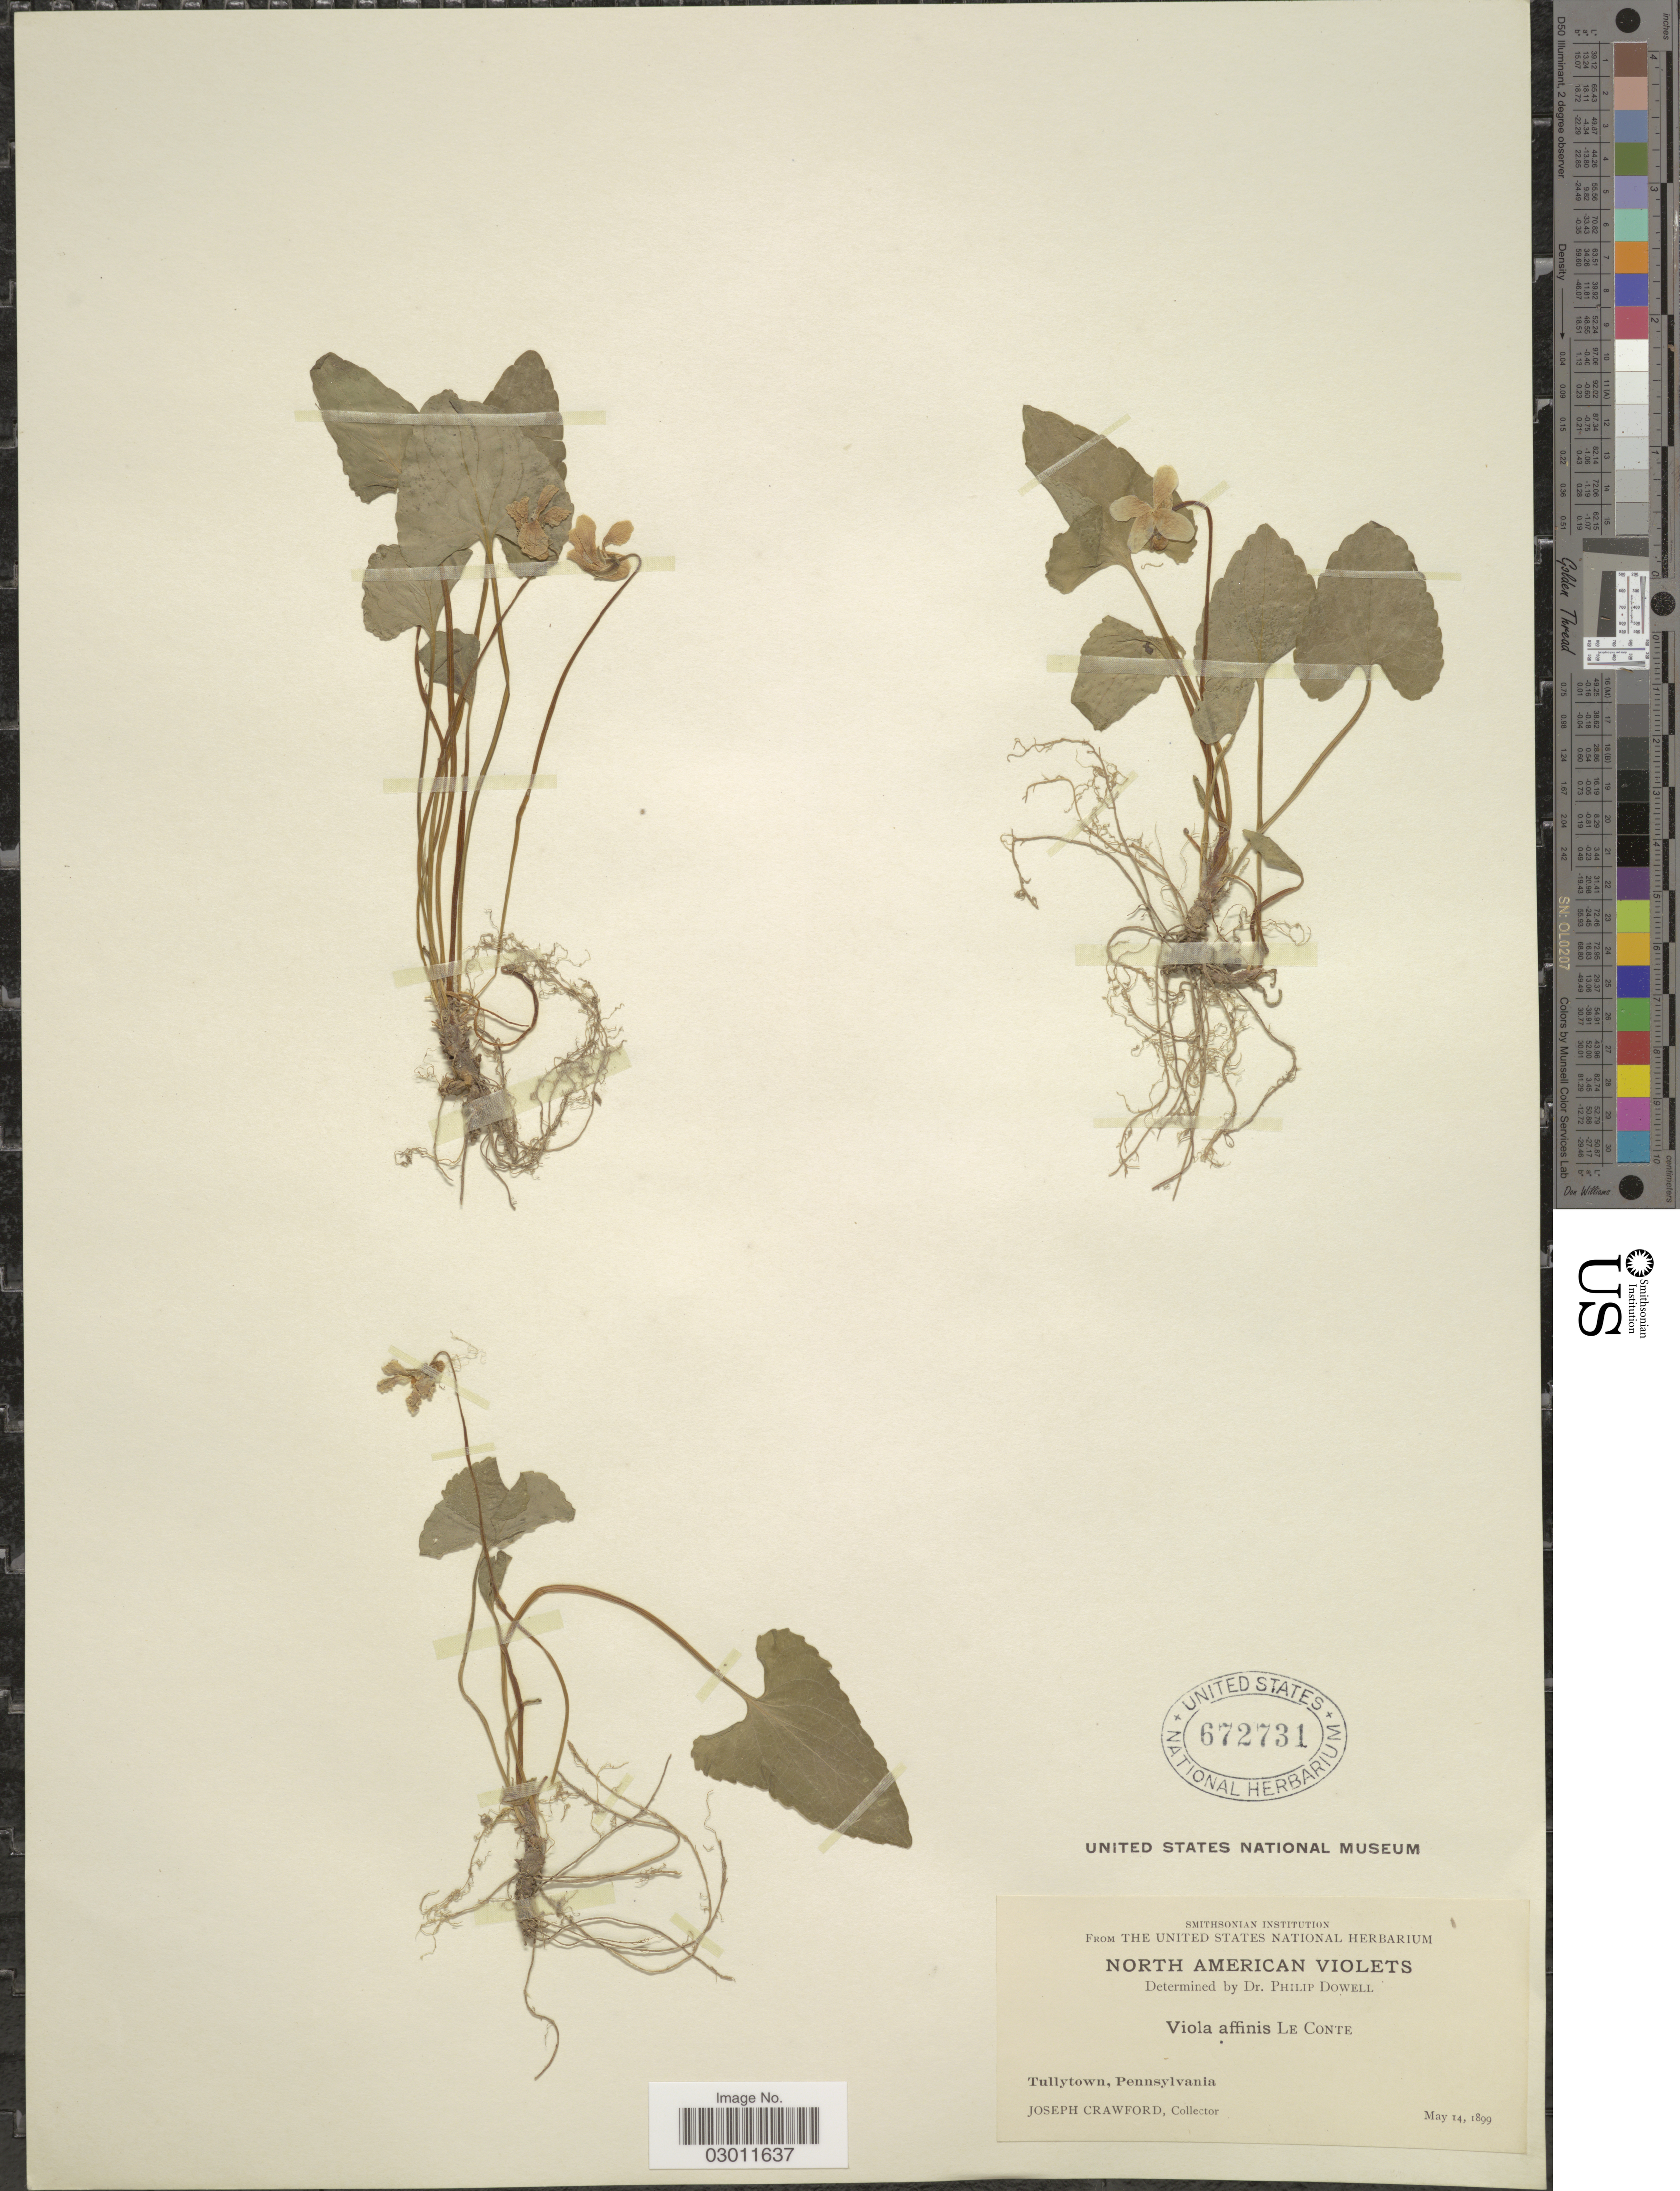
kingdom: Plantae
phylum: Tracheophyta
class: Magnoliopsida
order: Malpighiales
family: Violaceae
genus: Viola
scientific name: Viola affinis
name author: LeConte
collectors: J. Crawford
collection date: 1899-05-14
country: United States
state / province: Pennsylvania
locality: Tullytown.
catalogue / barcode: US 672731